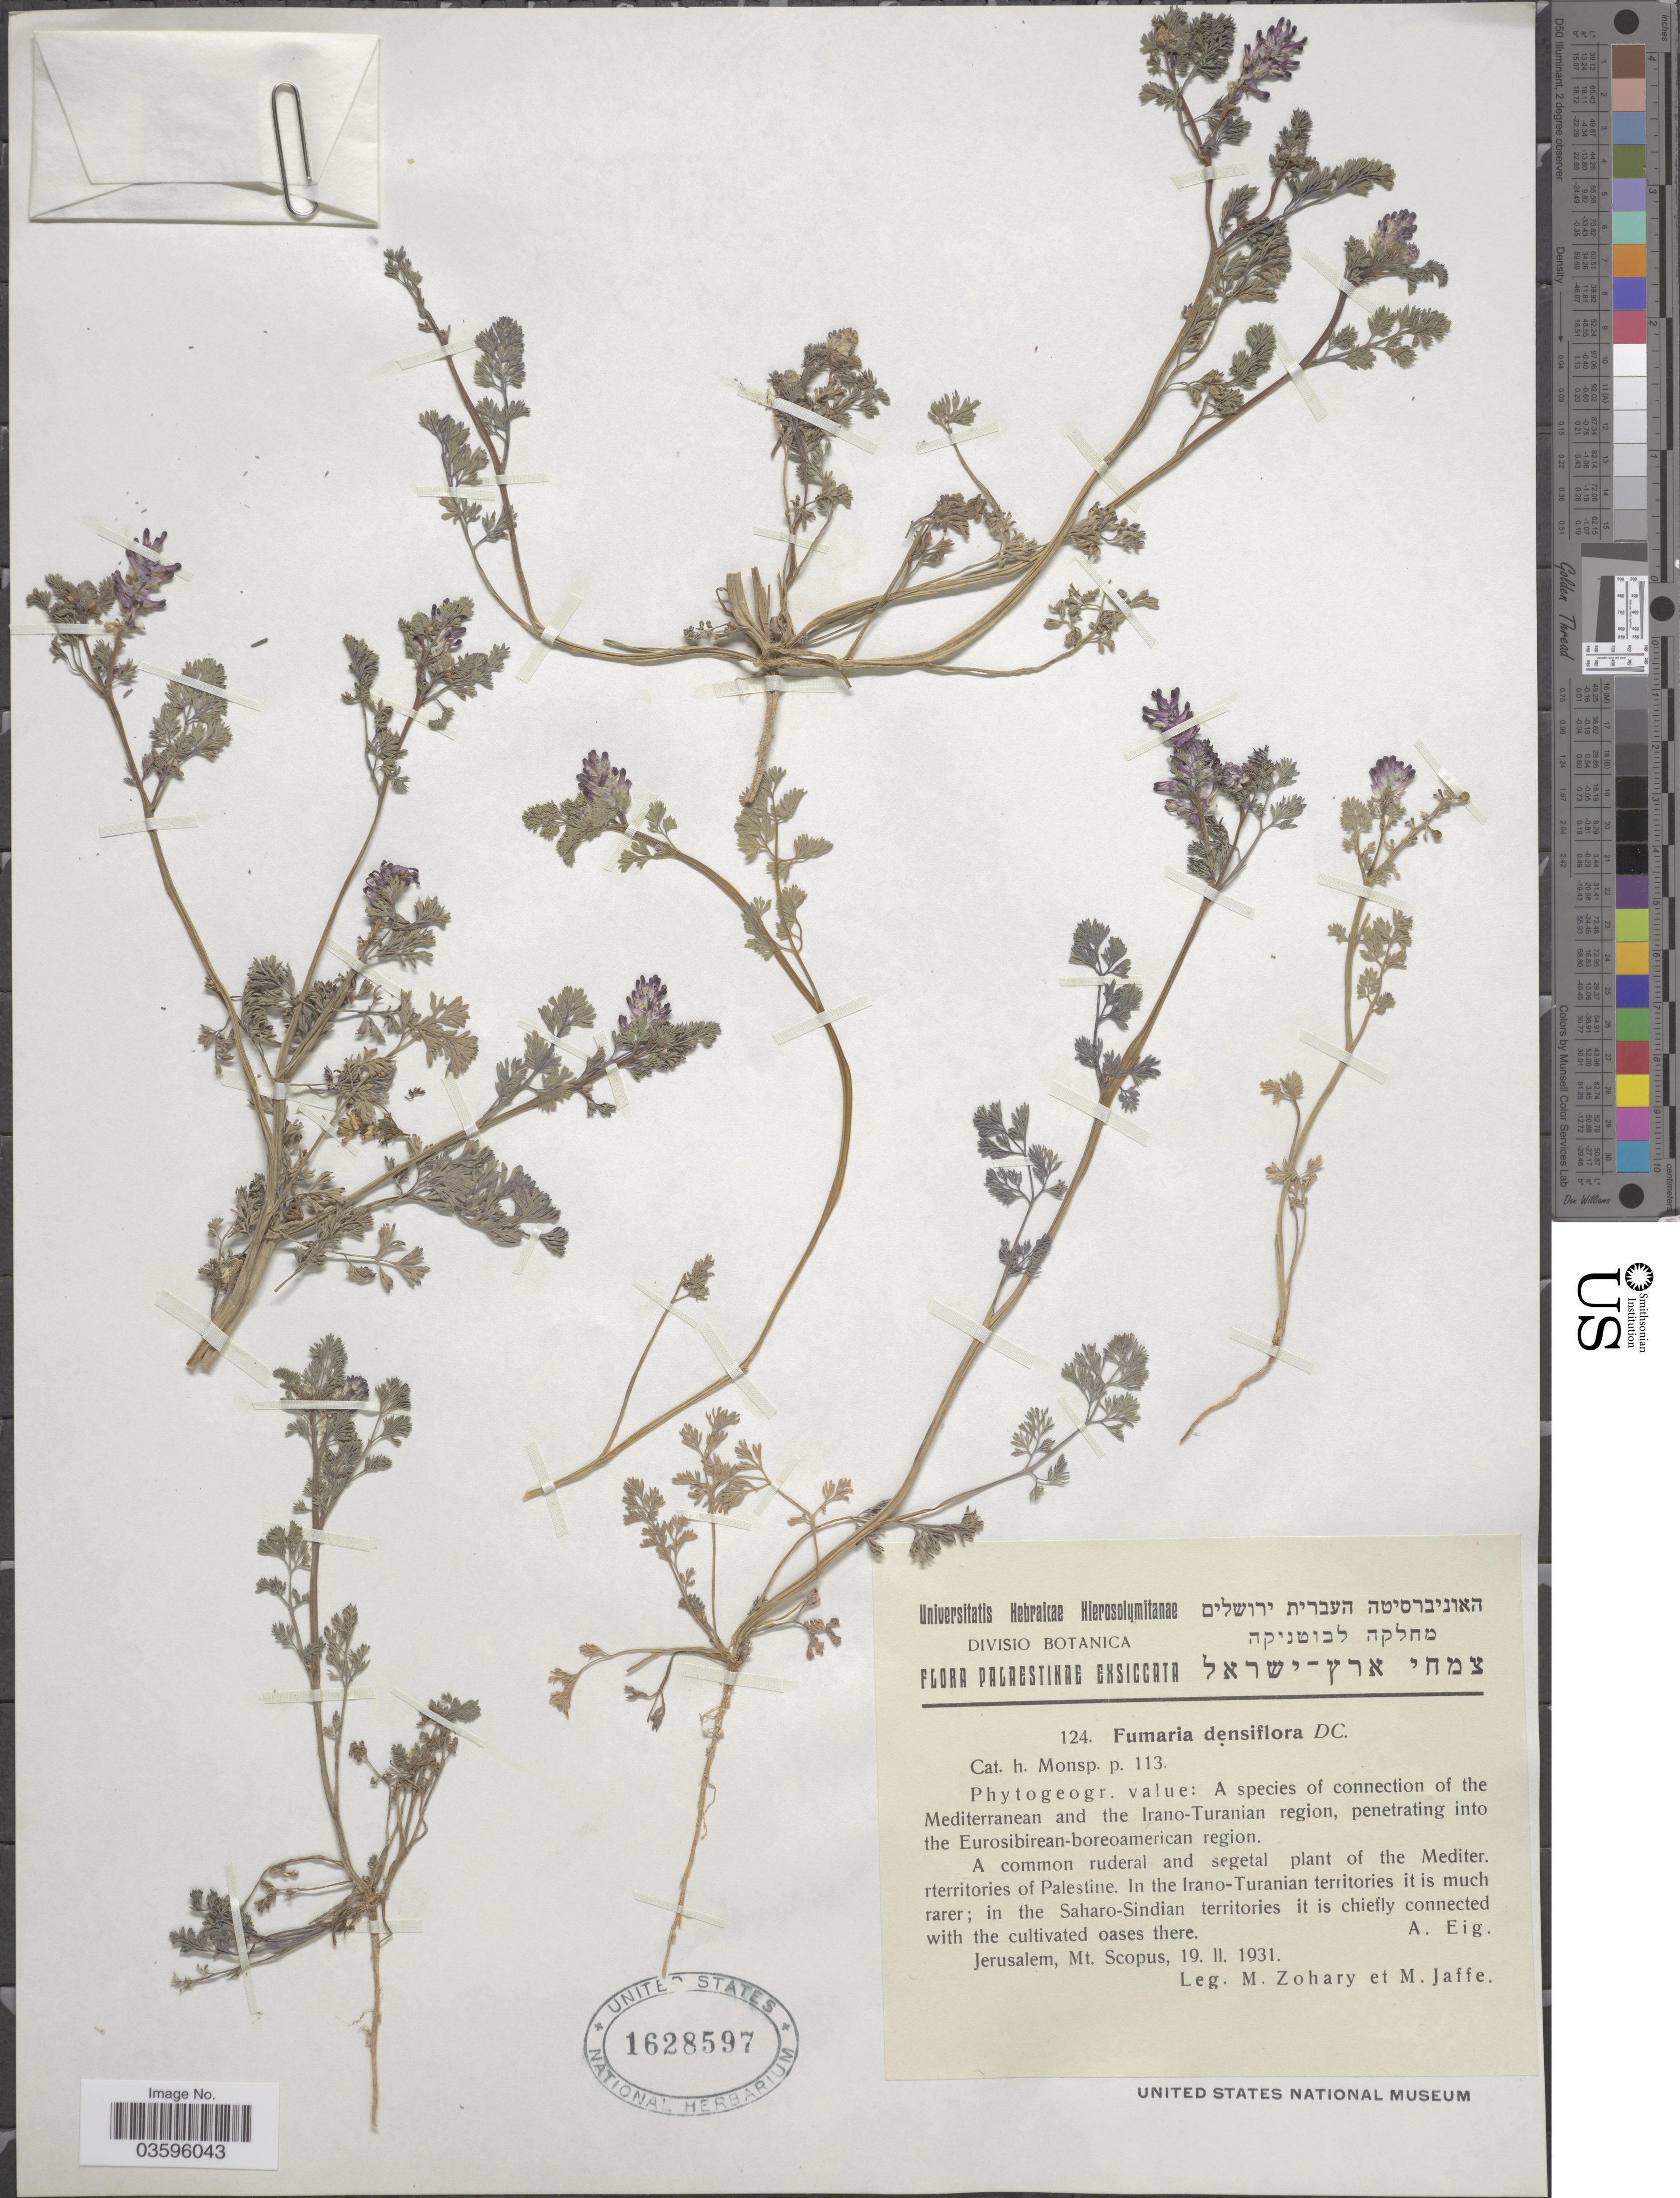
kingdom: Plantae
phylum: Tracheophyta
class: Magnoliopsida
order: Ranunculales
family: Papaveraceae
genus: Fumaria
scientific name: Fumaria densiflora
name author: DC.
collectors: M. Zohary & M. Jaffe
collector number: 124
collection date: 1931-02-19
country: Israel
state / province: Jerusalem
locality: Palestinae. Mt. Scopus.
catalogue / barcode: US 1628597